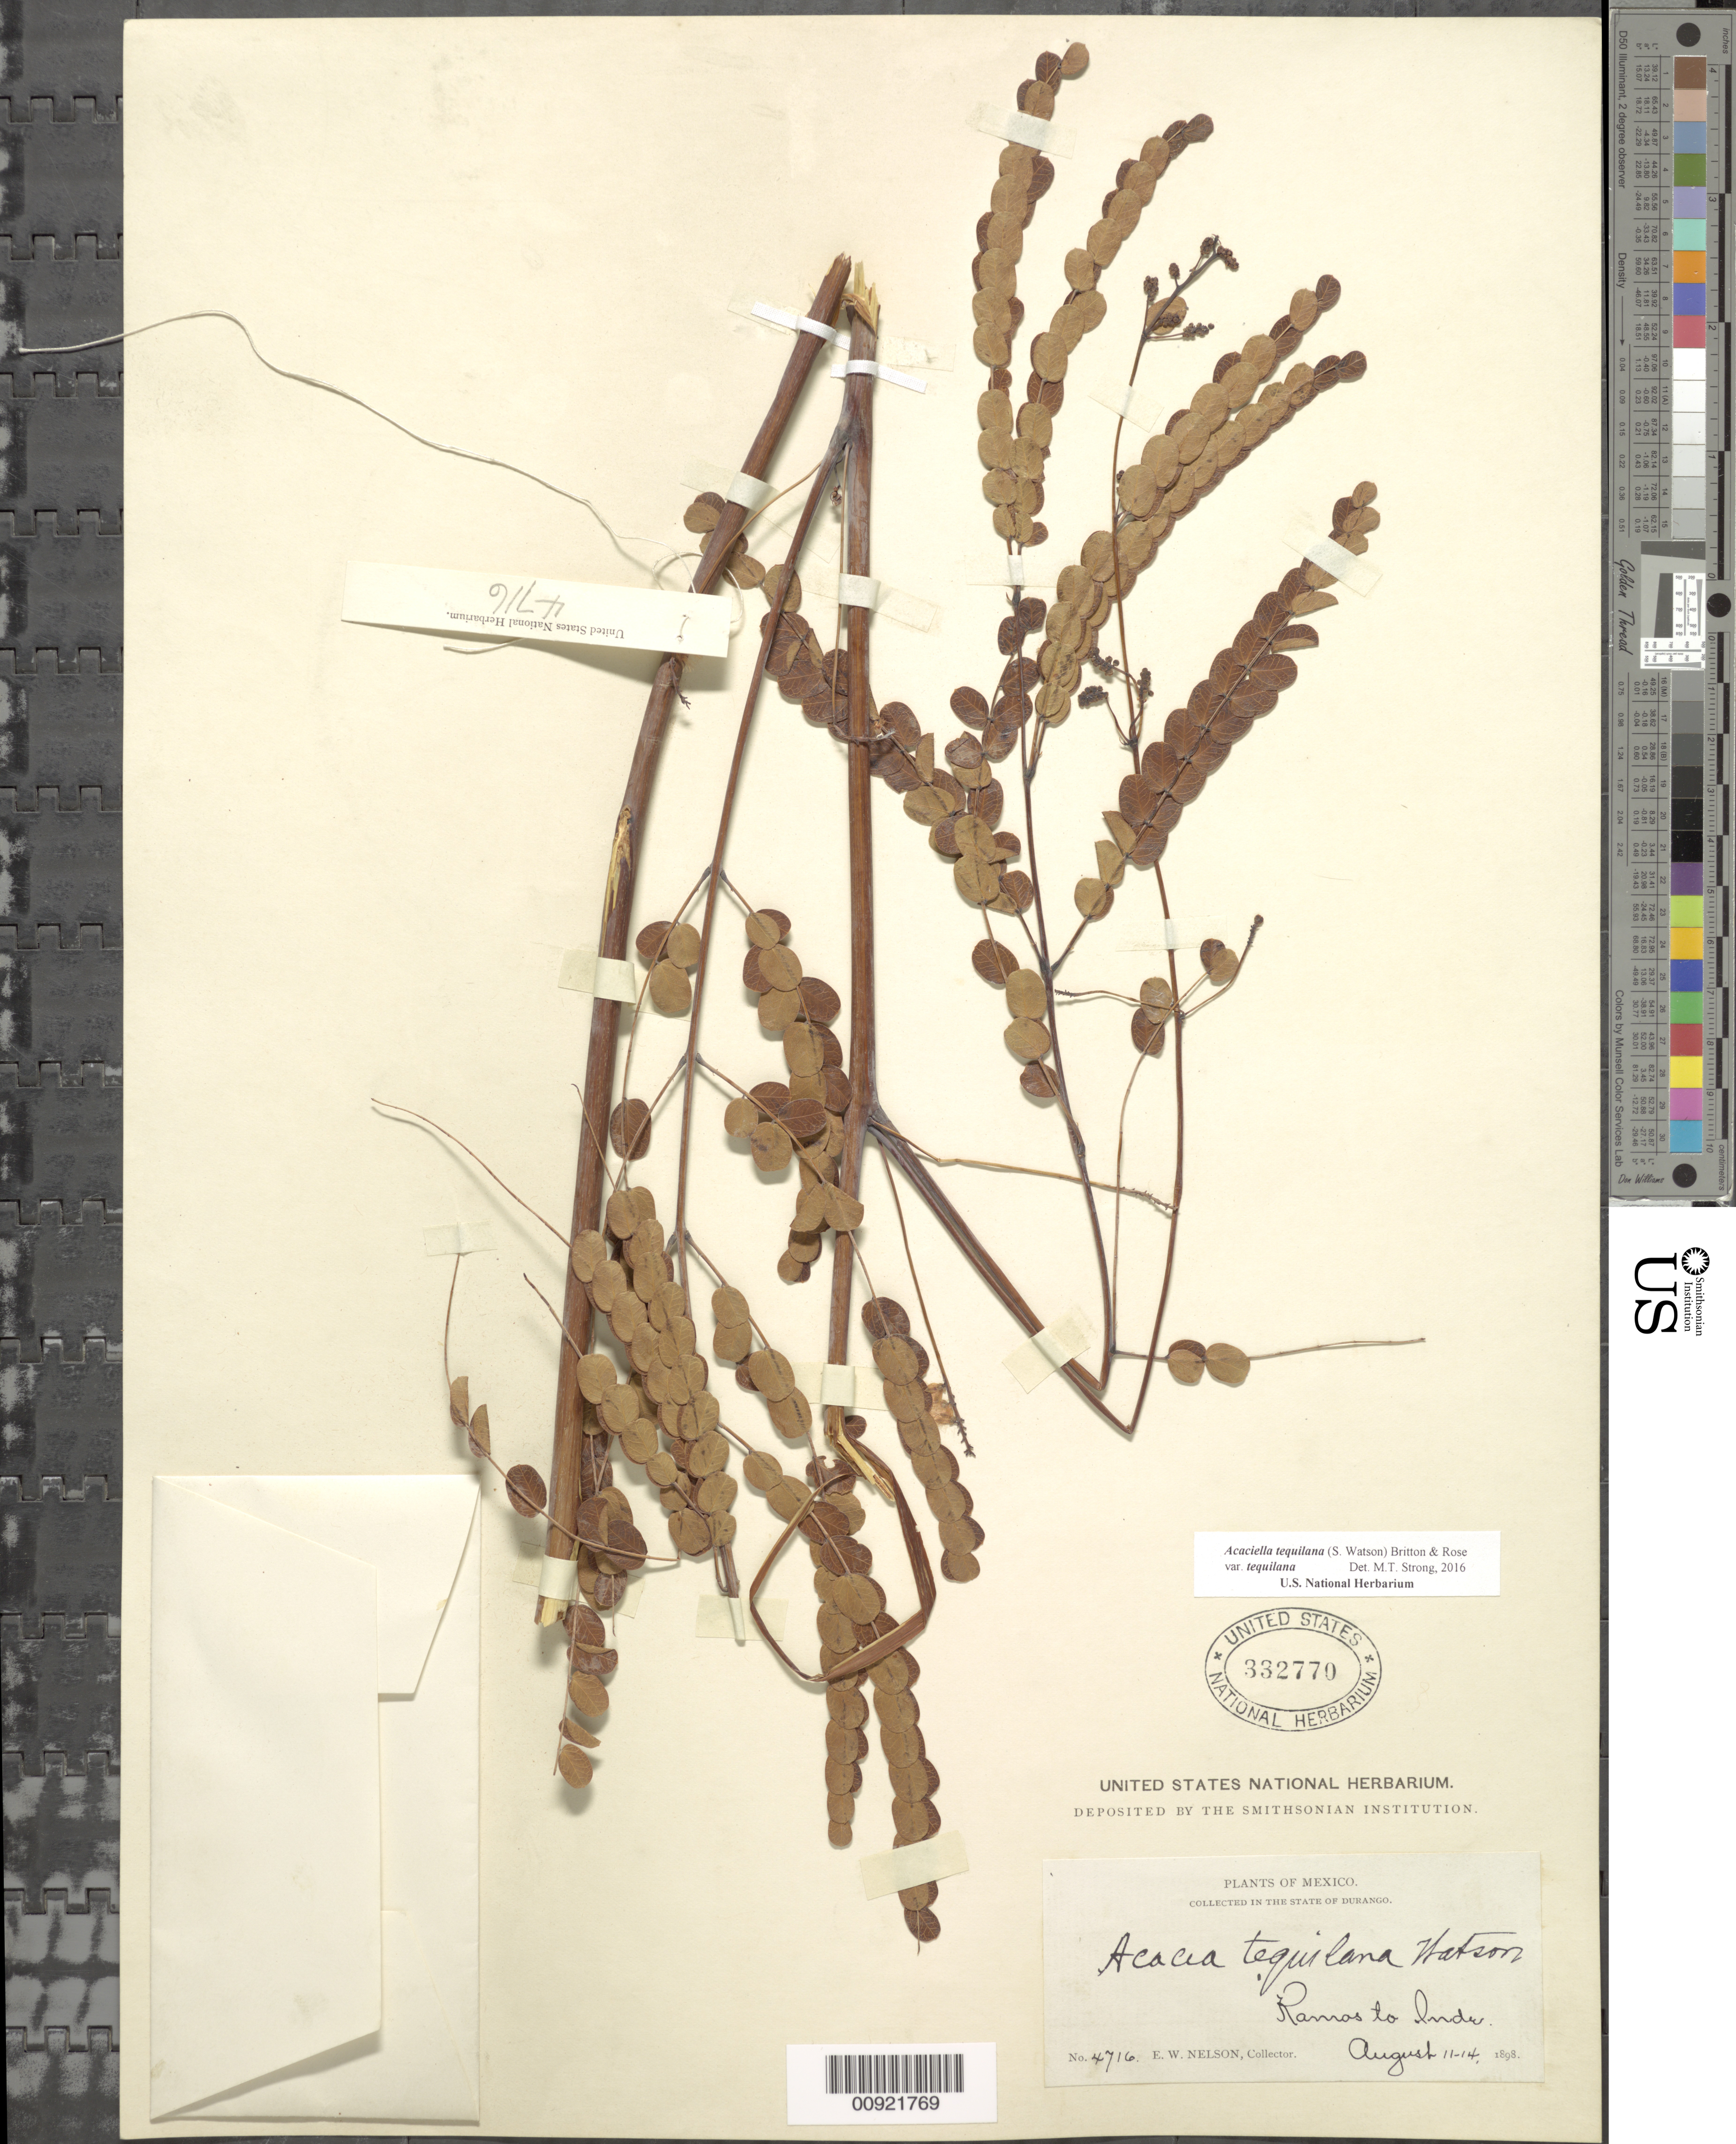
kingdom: Plantae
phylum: Tracheophyta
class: Magnoliopsida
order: Fabales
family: Fabaceae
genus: Acaciella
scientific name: Acaciella tequilana var. tequilana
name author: (S. Watson) Britton & Rose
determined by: Strong, M. T., (US), Smithsonian Institution - National Museum of Natural History (UNITED STATES)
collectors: E. W. Nelson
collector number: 4716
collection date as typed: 11 Aug 1898 to 14 Aug 1898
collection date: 1898-08-11/1898-08-14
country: Mexico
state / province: Durango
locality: Ramos to Inde, State of Durango.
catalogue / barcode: US 332770